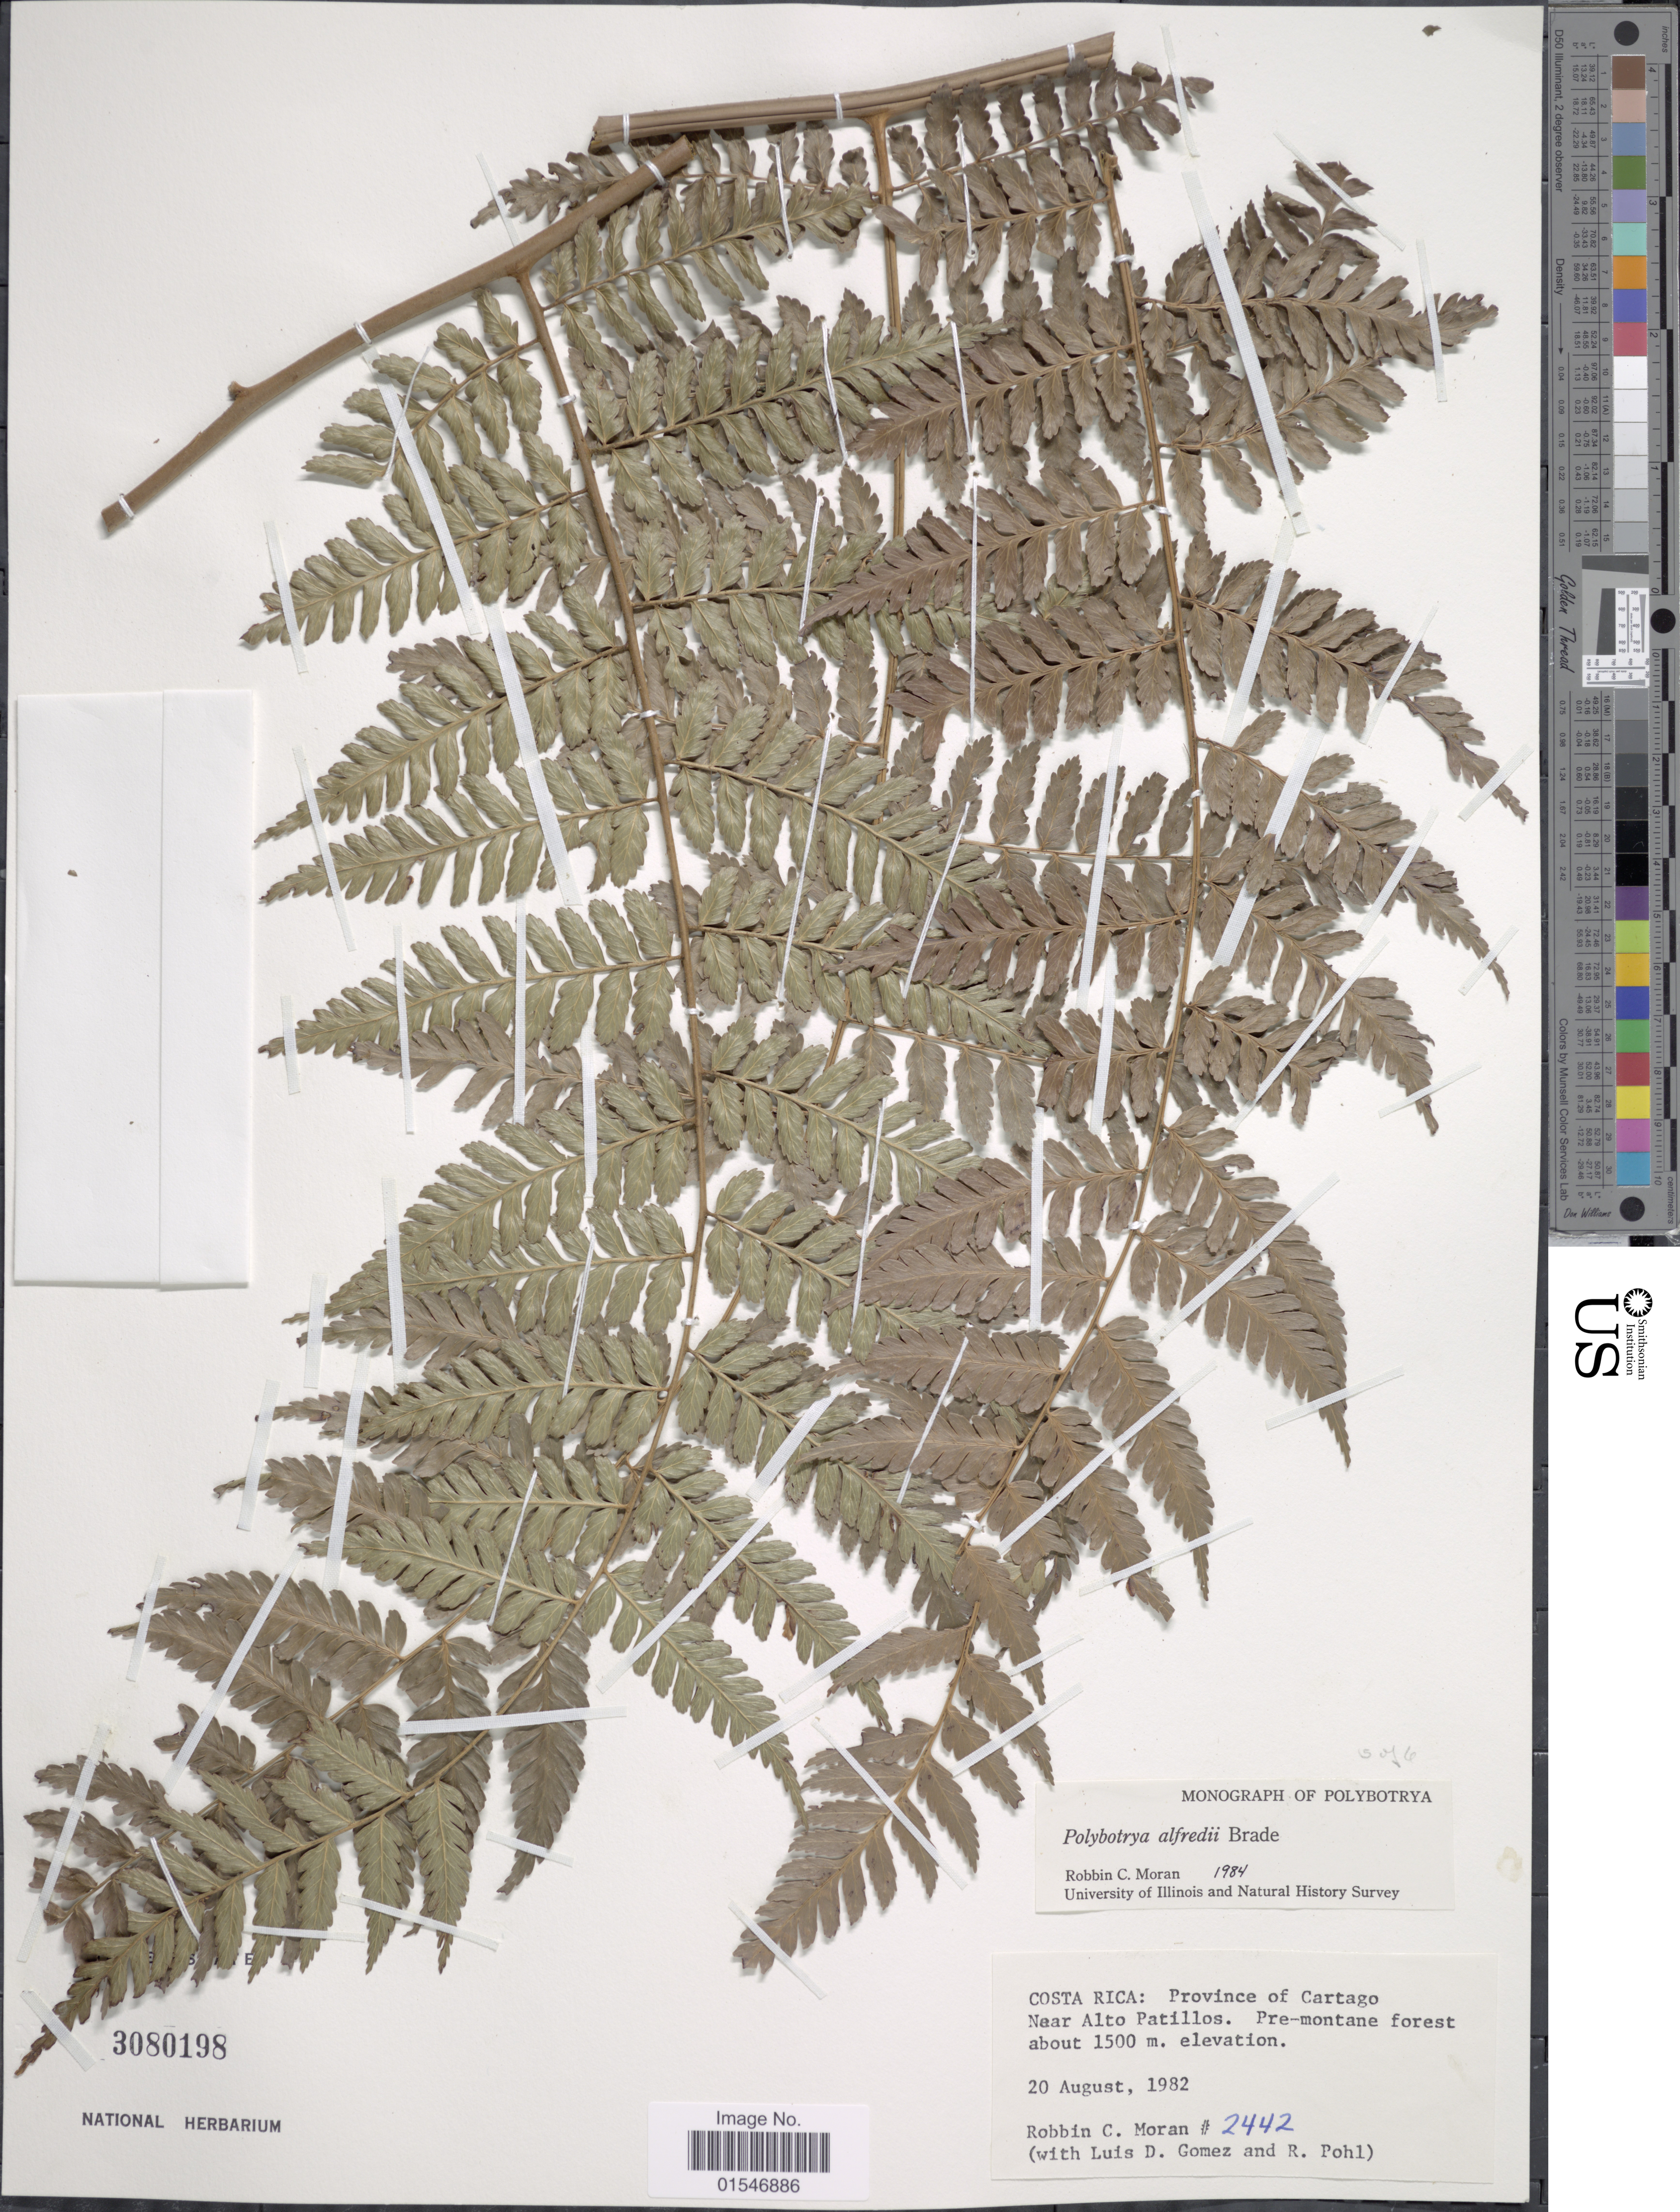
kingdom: Plantae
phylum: Tracheophyta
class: Polypodiopsida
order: Polypodiales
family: Dryopteridaceae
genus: Polybotrya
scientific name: Polybotrya alfredii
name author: Brade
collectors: R. C. Moran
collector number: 2442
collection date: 1982-08-20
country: Costa Rica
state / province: Cartago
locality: Costa Rica: Province of Cartago, Near Alto Patillos.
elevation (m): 1500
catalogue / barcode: US 3080198